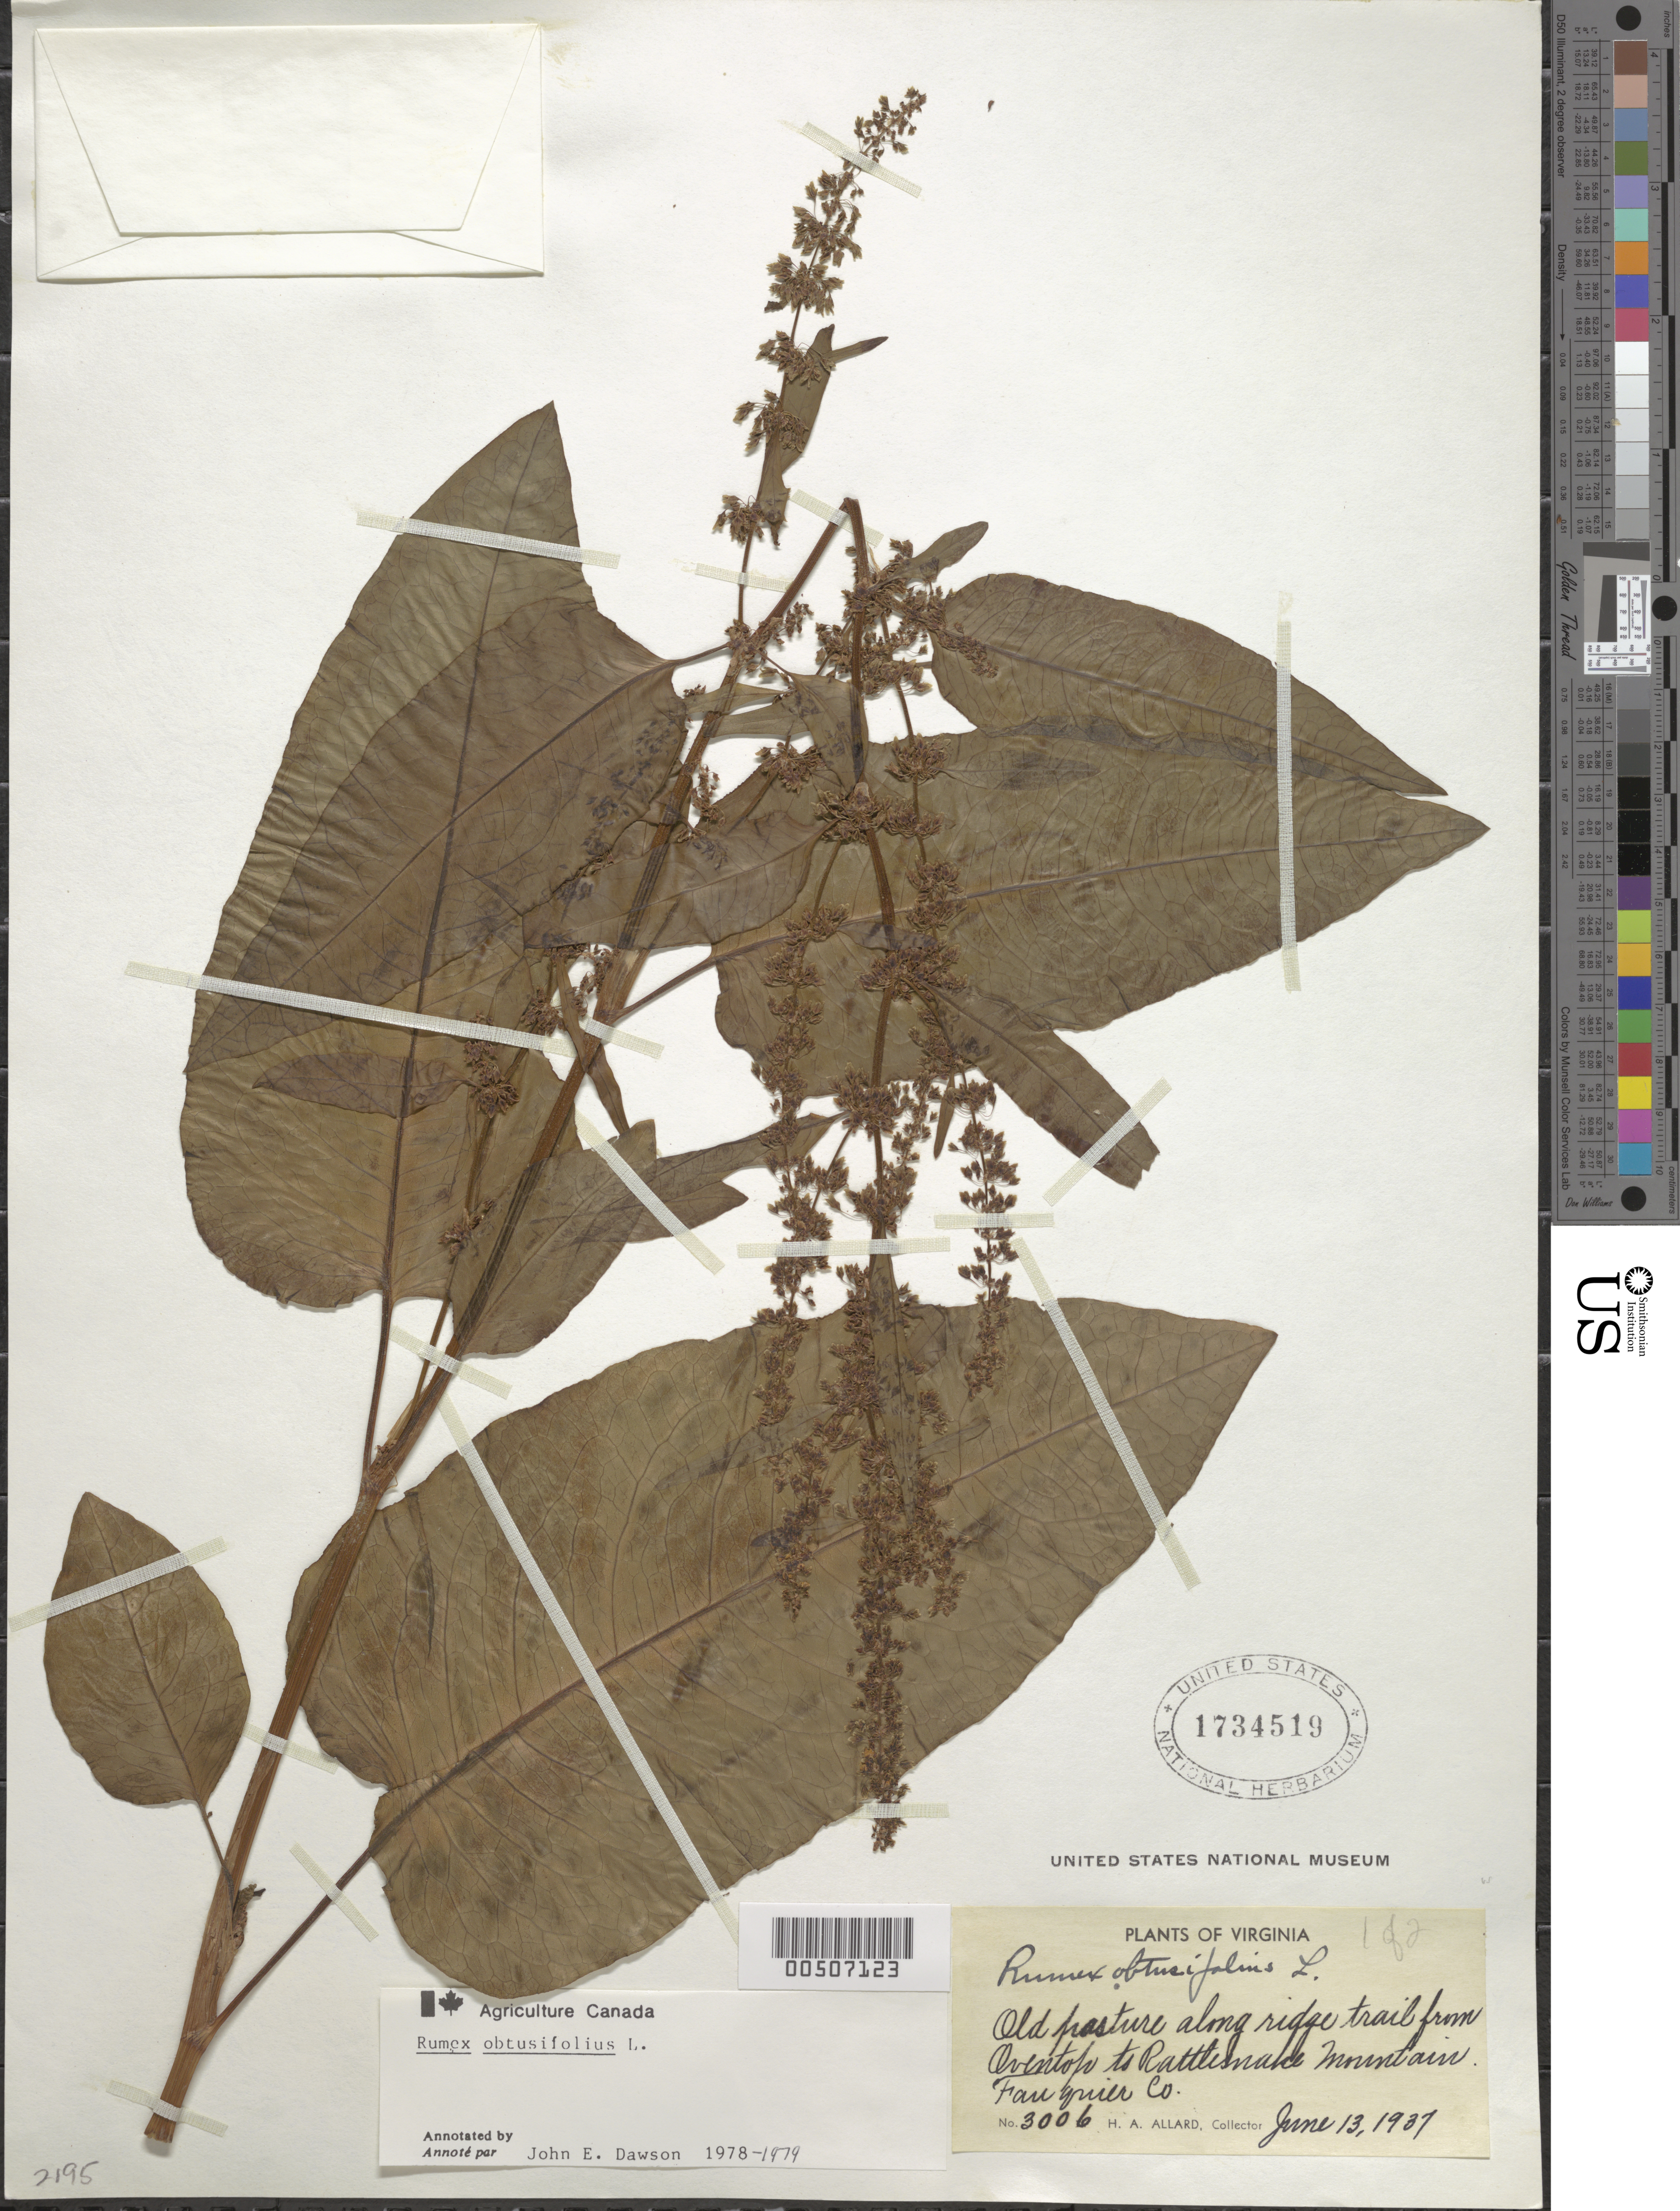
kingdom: Plantae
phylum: Tracheophyta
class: Magnoliopsida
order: Caryophyllales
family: Polygonaceae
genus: Rumex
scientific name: Rumex obtusifolius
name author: L.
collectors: H. A. Allard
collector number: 3006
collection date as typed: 13 Jun 1937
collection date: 1937-06-13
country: United States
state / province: Virginia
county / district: Fauquier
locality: Rattlesnake Mountain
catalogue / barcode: US 1734519